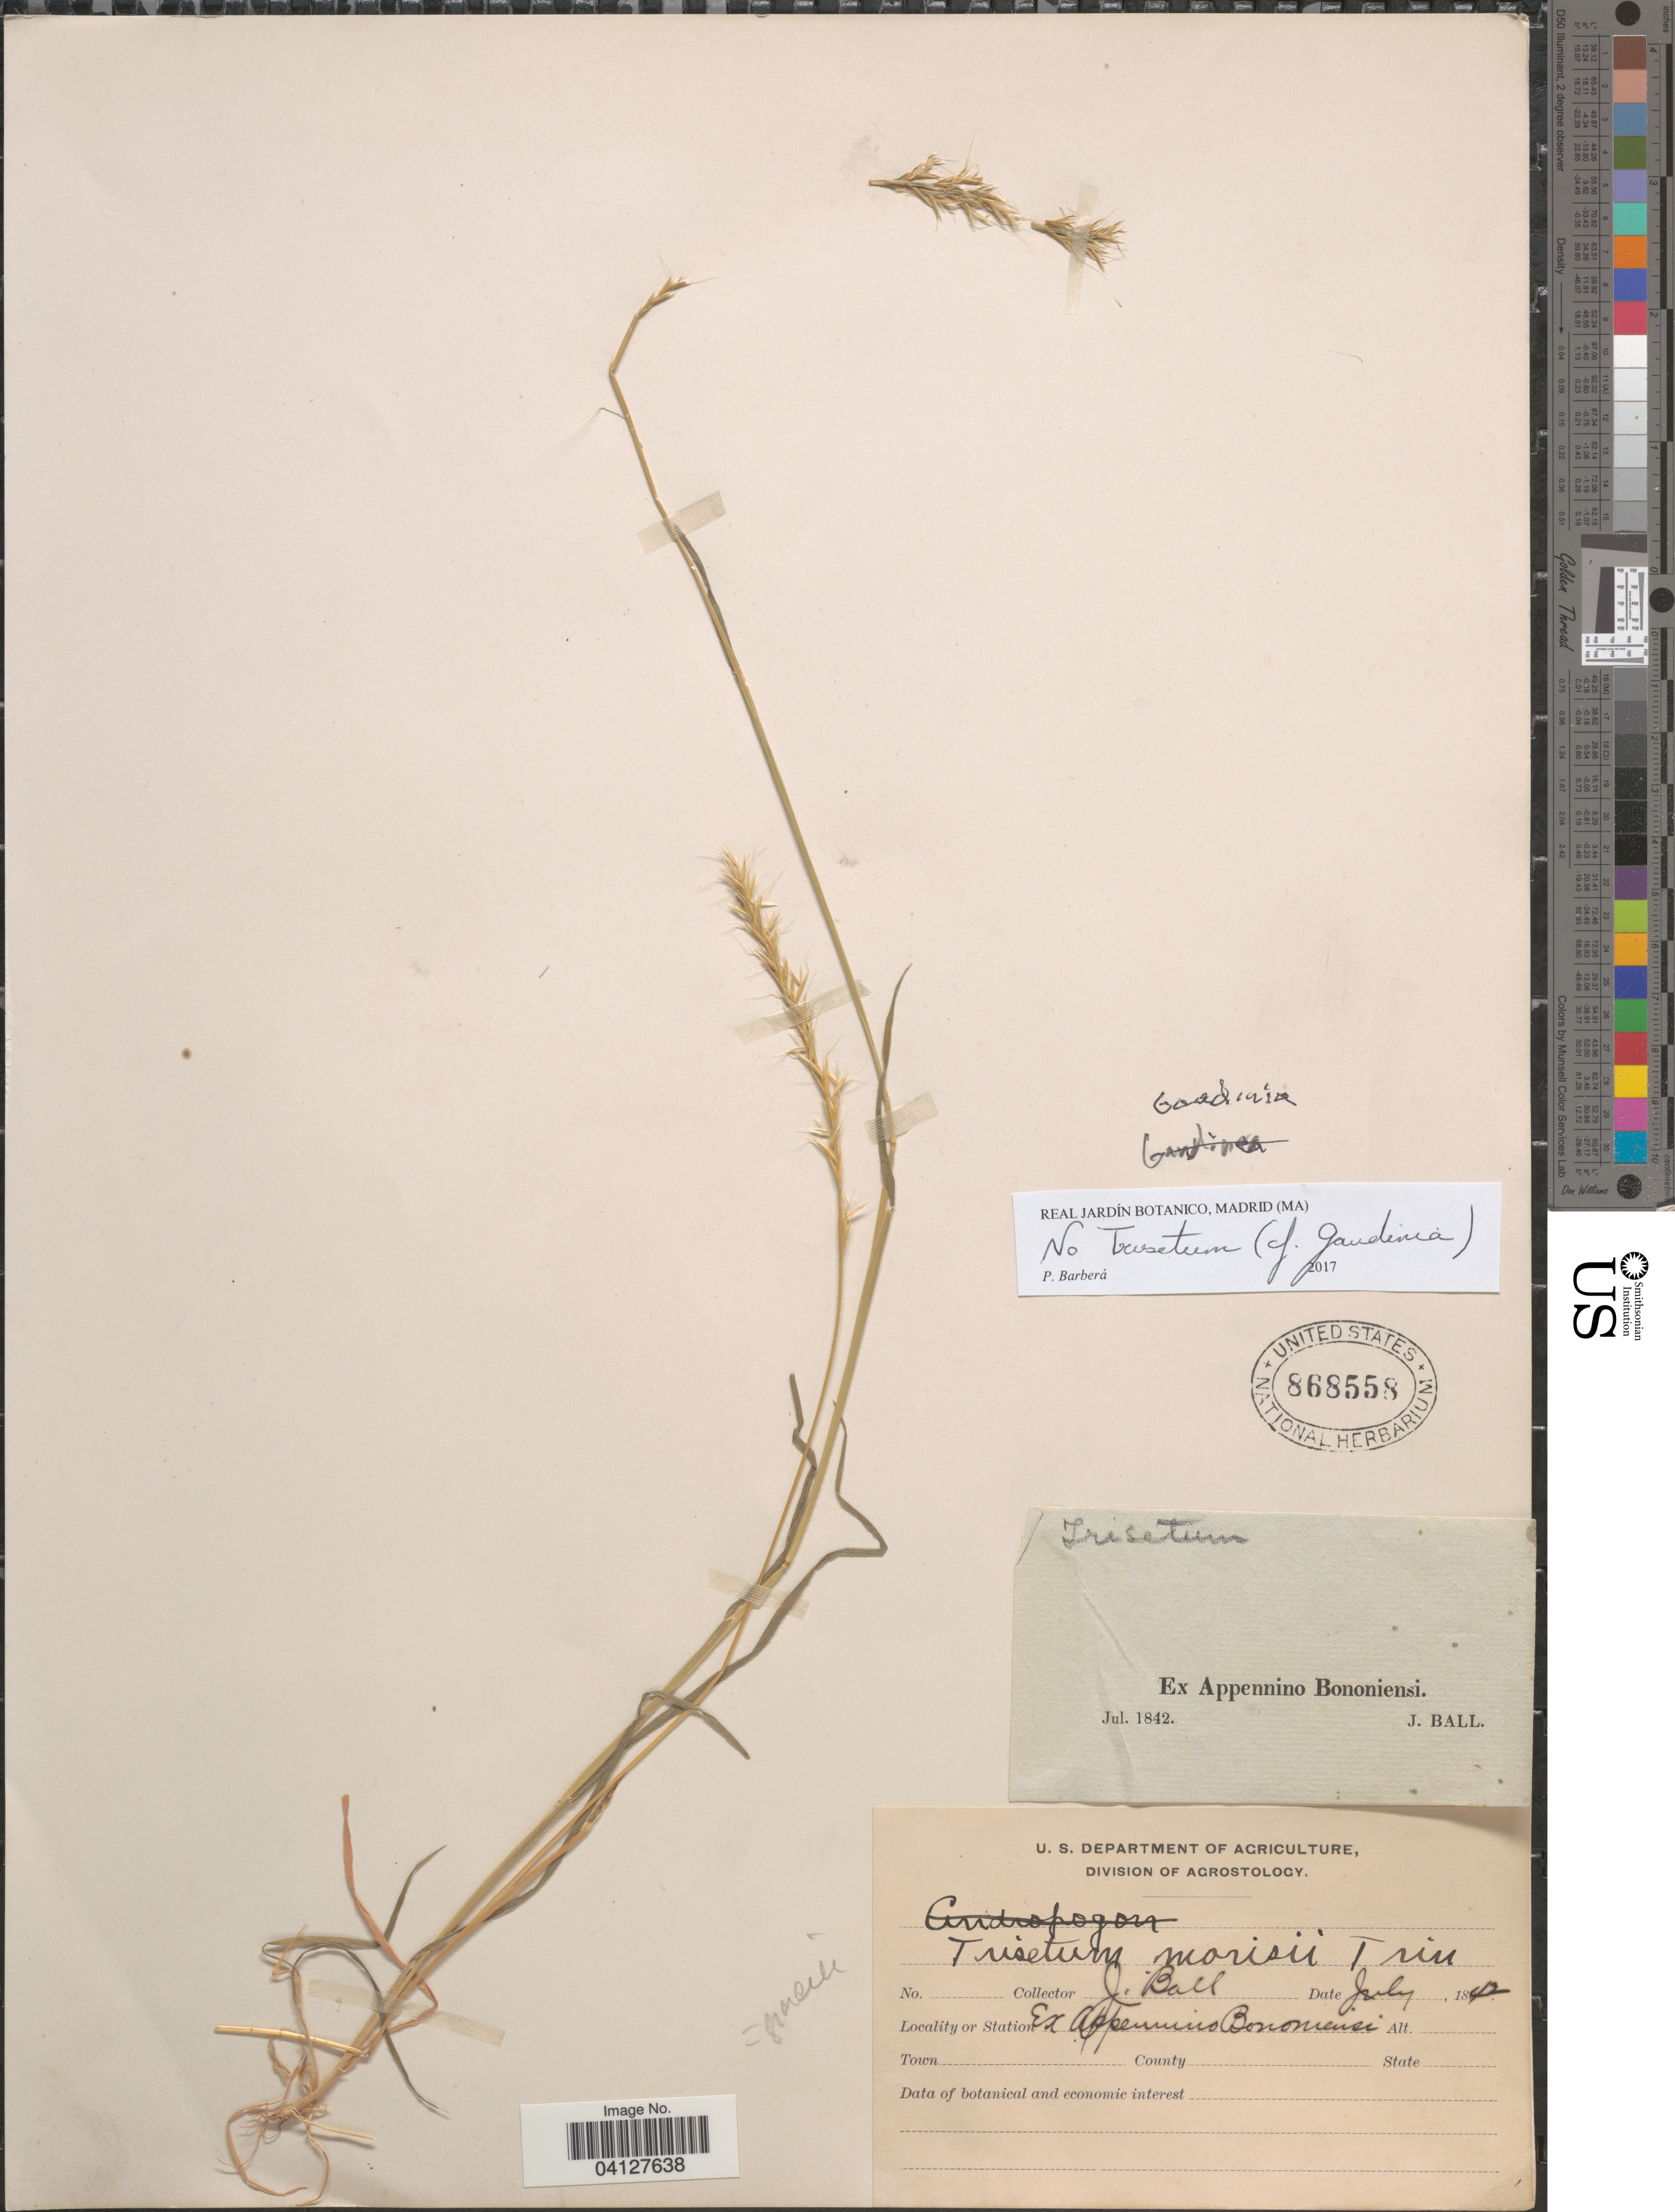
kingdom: Plantae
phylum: Tracheophyta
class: Liliopsida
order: Poales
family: Poaceae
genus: Gaudinia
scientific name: Gaudinia sp.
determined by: Barberá, P.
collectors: J. Ball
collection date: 1842-07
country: Italy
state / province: Emilia-Romagna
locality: Ex Appennino Bononiensi.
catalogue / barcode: US 868558